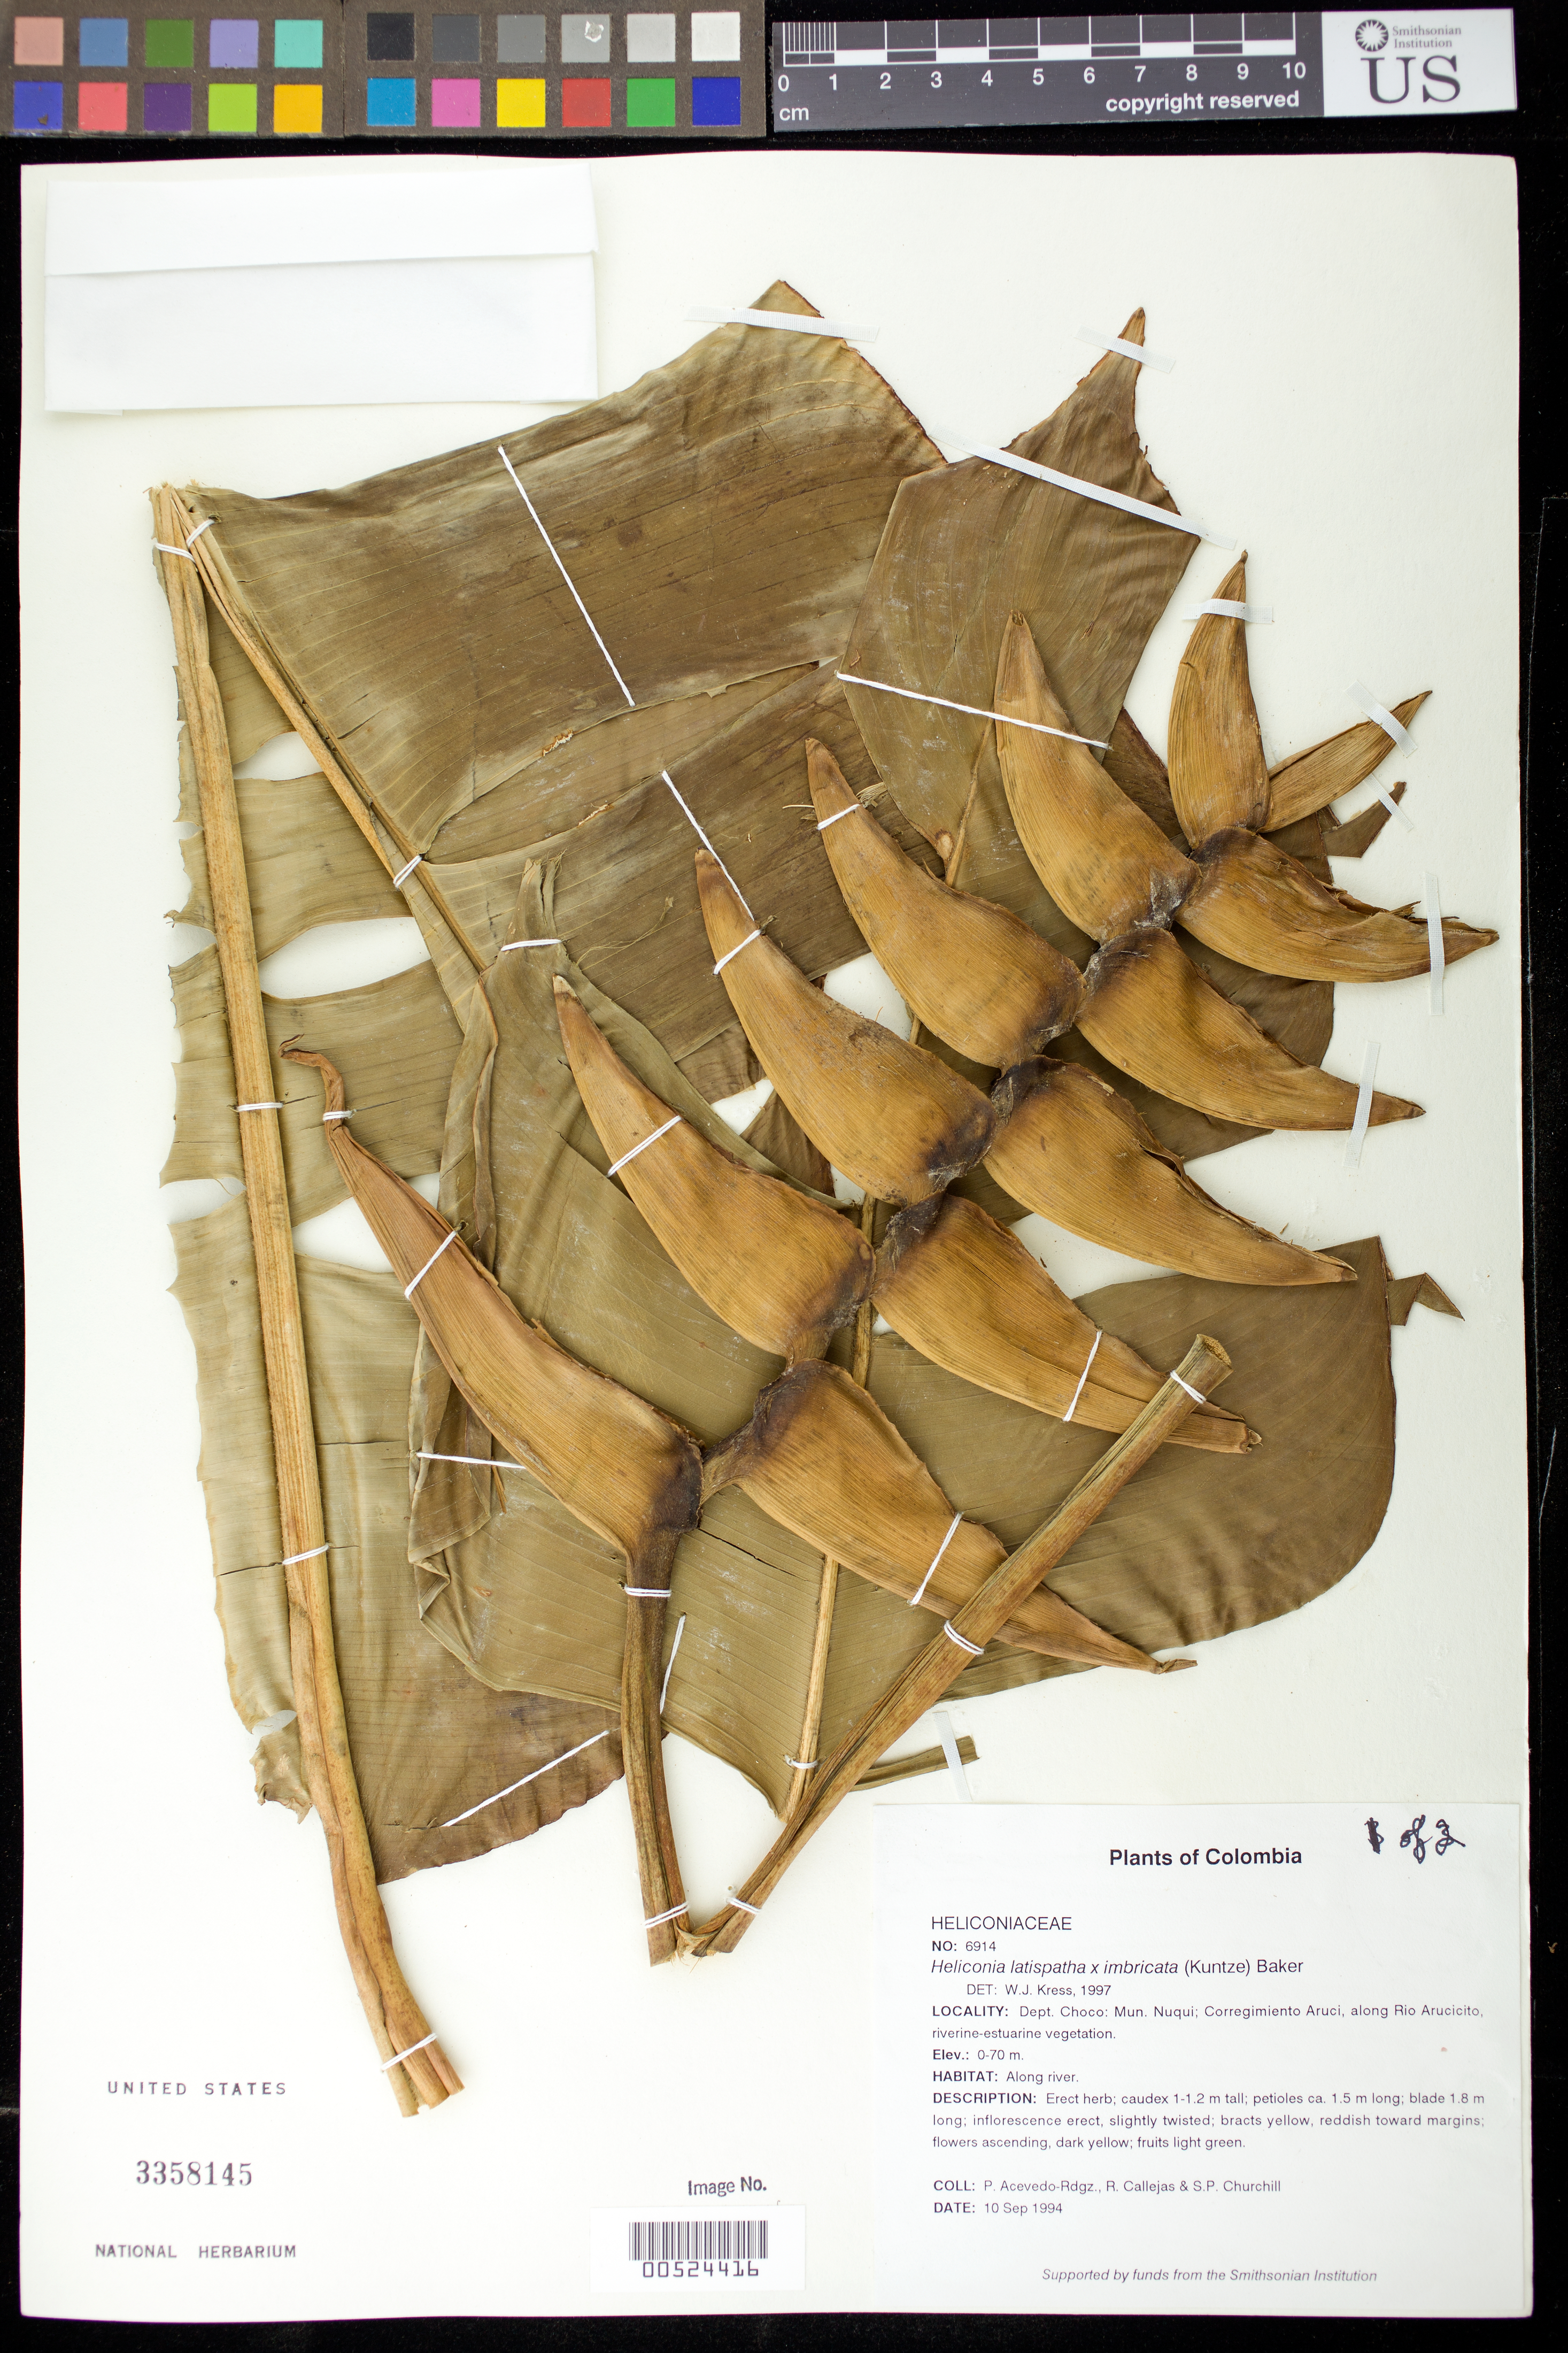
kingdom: Plantae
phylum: Tracheophyta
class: Liliopsida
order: Zingiberales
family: Heliconiaceae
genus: Heliconia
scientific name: Heliconia latispatha x H. imbricata (Kuntze) Baker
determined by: Kress, W. J., (US), Smithsonian Institution - National Museum of Natural History (UNITED STATES)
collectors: P. Acevedo-Rodr., R. Callejas & S. Churchill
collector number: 6914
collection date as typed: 10 Sep 1994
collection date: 1994-09-10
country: Colombia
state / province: Chocó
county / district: Nuqui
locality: Depart. Choco; Mun. Nuqui; Corregimiento Aruci, along Río Arucicito; riverine-starine vegetation.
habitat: Along river.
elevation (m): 0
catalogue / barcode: US 3358145